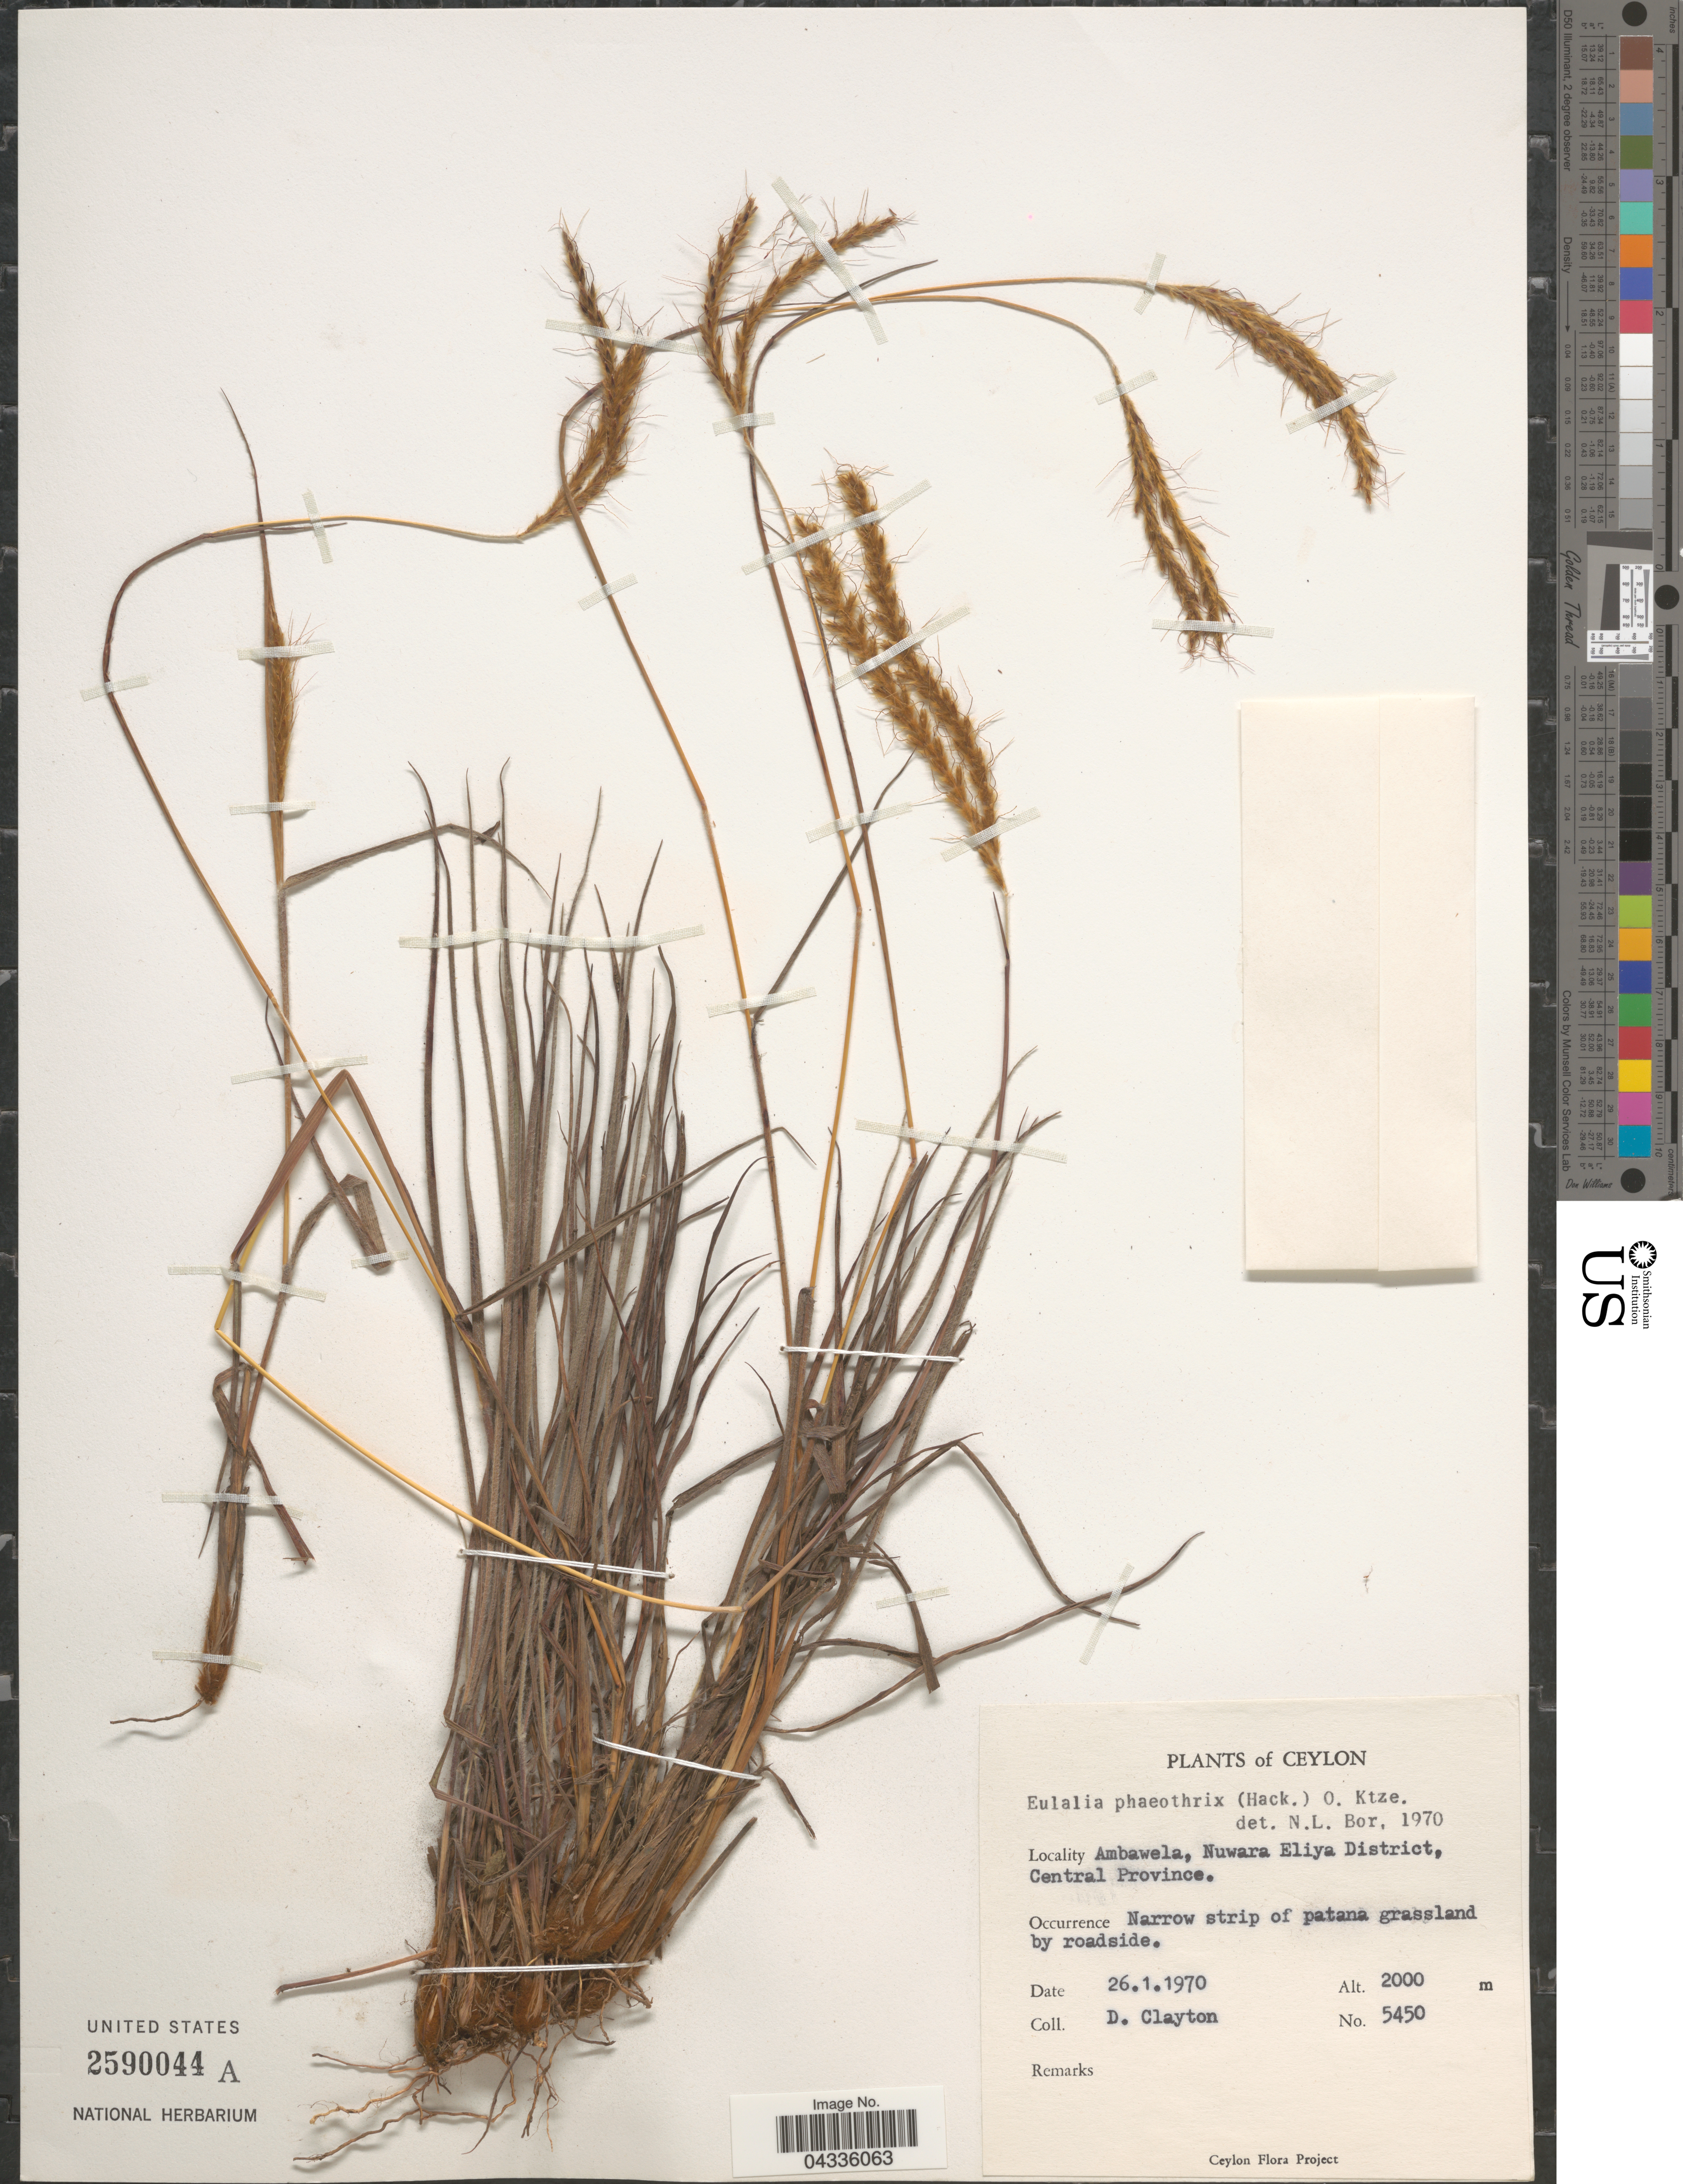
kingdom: Plantae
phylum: Tracheophyta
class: Liliopsida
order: Poales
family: Poaceae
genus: Eulalia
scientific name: Eulalia phaeothrix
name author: (Hack.) Kuntze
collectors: D. Clayton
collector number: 5450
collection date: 1970-01-26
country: Sri Lanka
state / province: Central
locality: Ceylon. Ambawela, Nuwara Eliya District.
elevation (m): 2000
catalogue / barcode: US 2590044A